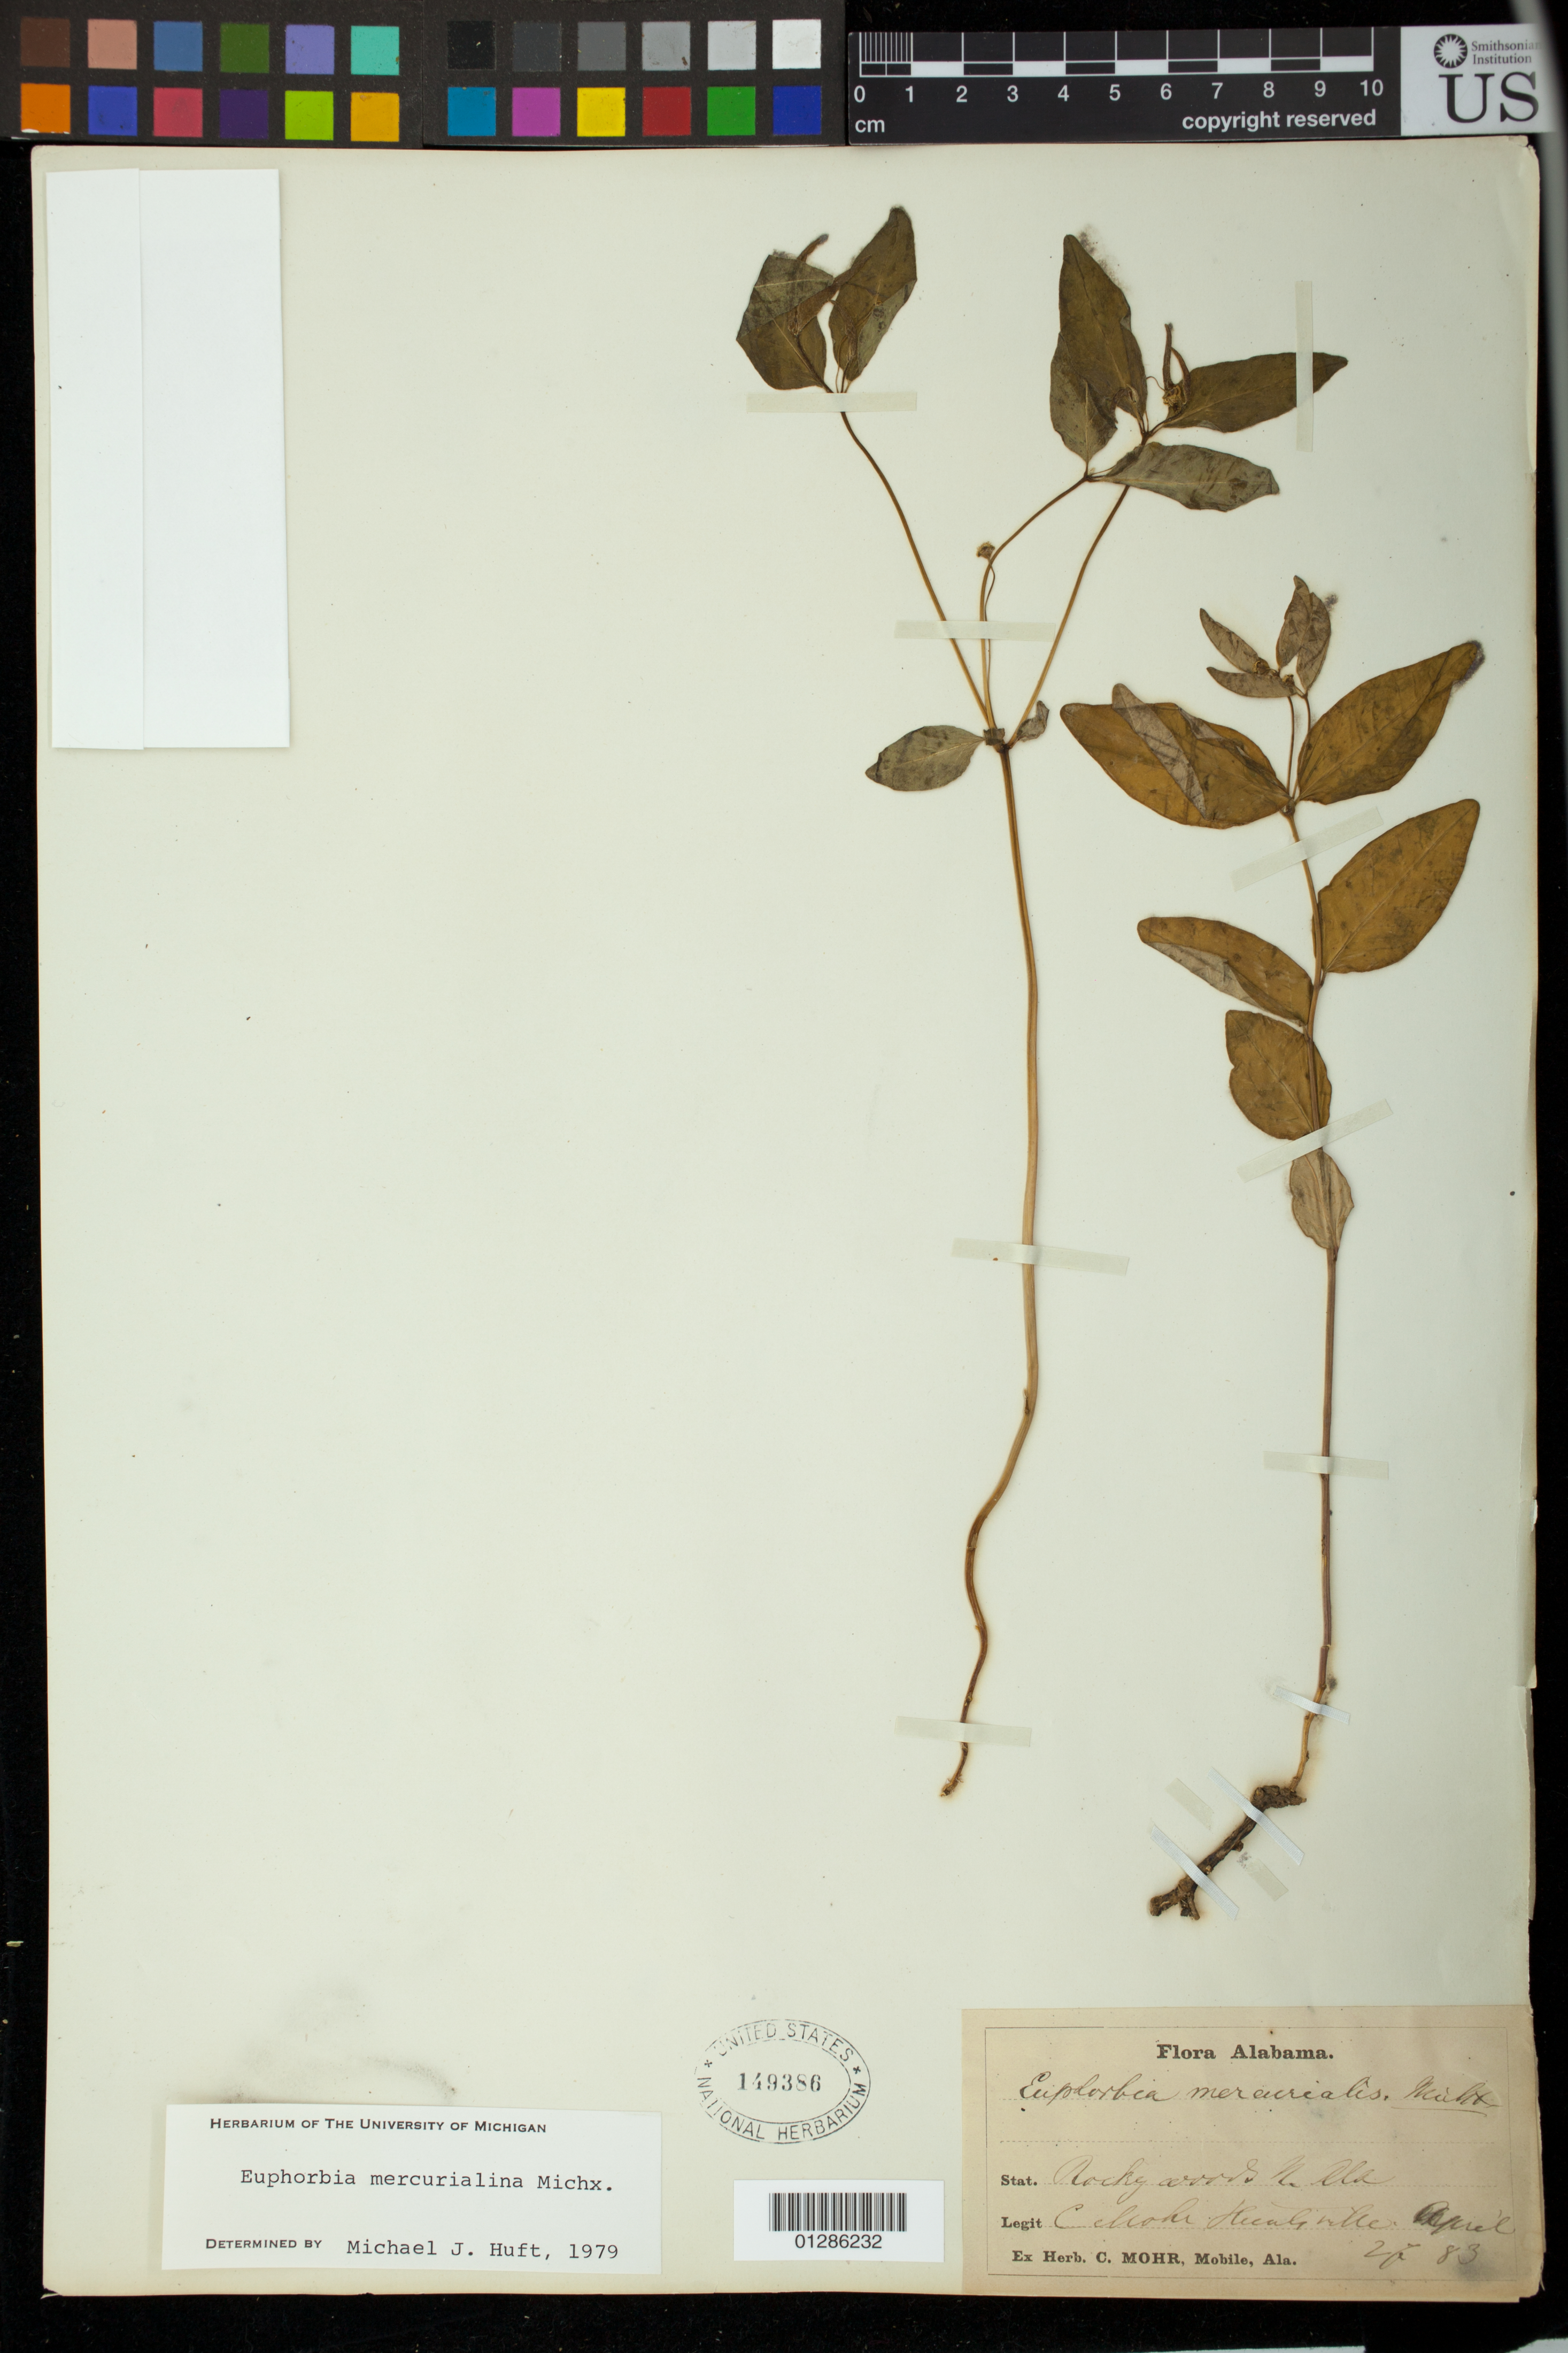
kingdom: Plantae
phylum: Tracheophyta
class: Magnoliopsida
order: Malpighiales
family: Euphorbiaceae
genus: Euphorbia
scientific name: Euphorbia mercurialina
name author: Michx.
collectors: C. T. Mohr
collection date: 1883-04-26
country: United States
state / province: Alabama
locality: north Alabama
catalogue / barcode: US 149386